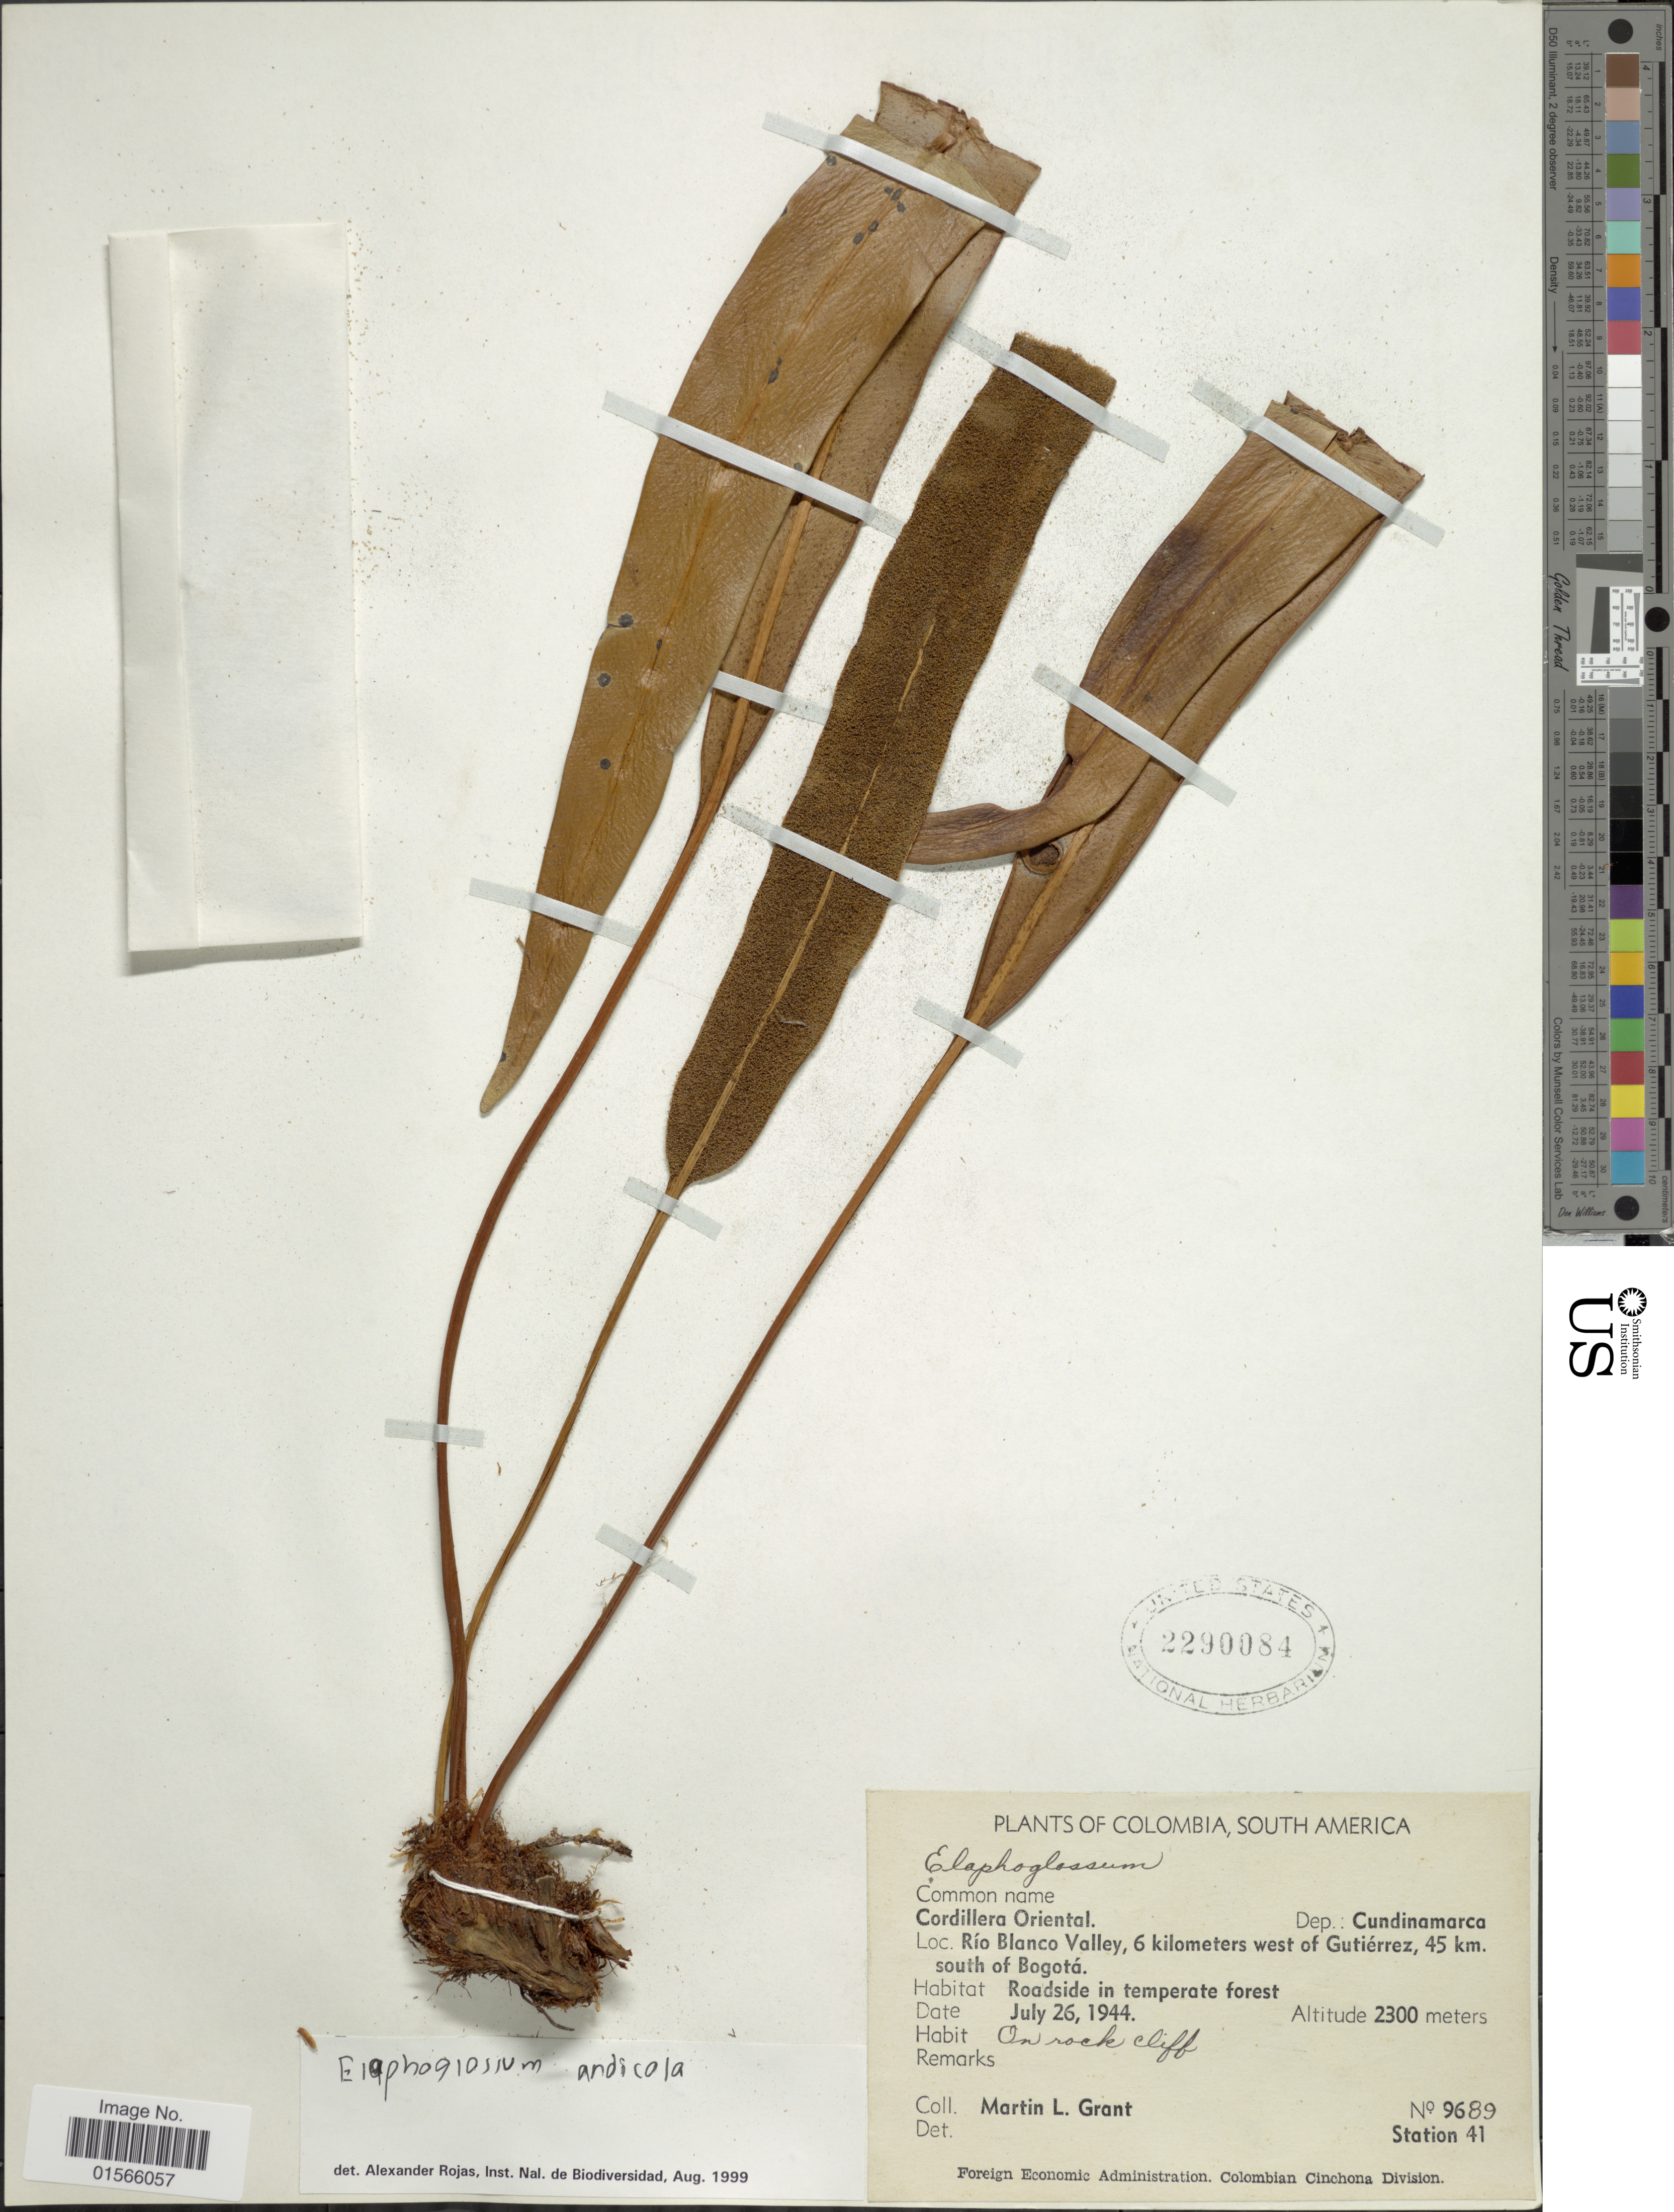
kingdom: Plantae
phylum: Tracheophyta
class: Polypodiopsida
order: Polypodiales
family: Dryopteridaceae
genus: Elaphoglossum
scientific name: Elaphoglossum andicola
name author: (Fée) T. Moore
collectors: M. L. Grant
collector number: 9689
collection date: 1944-07-26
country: Colombia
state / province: Cundinamarca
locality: Cordillera Oriental, Dep: Cundinamarca, Río Blanco Valley, 6 kilometers west of Gutiérrez, 45 km. south of Bogotá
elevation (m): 2300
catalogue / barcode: US 2290084